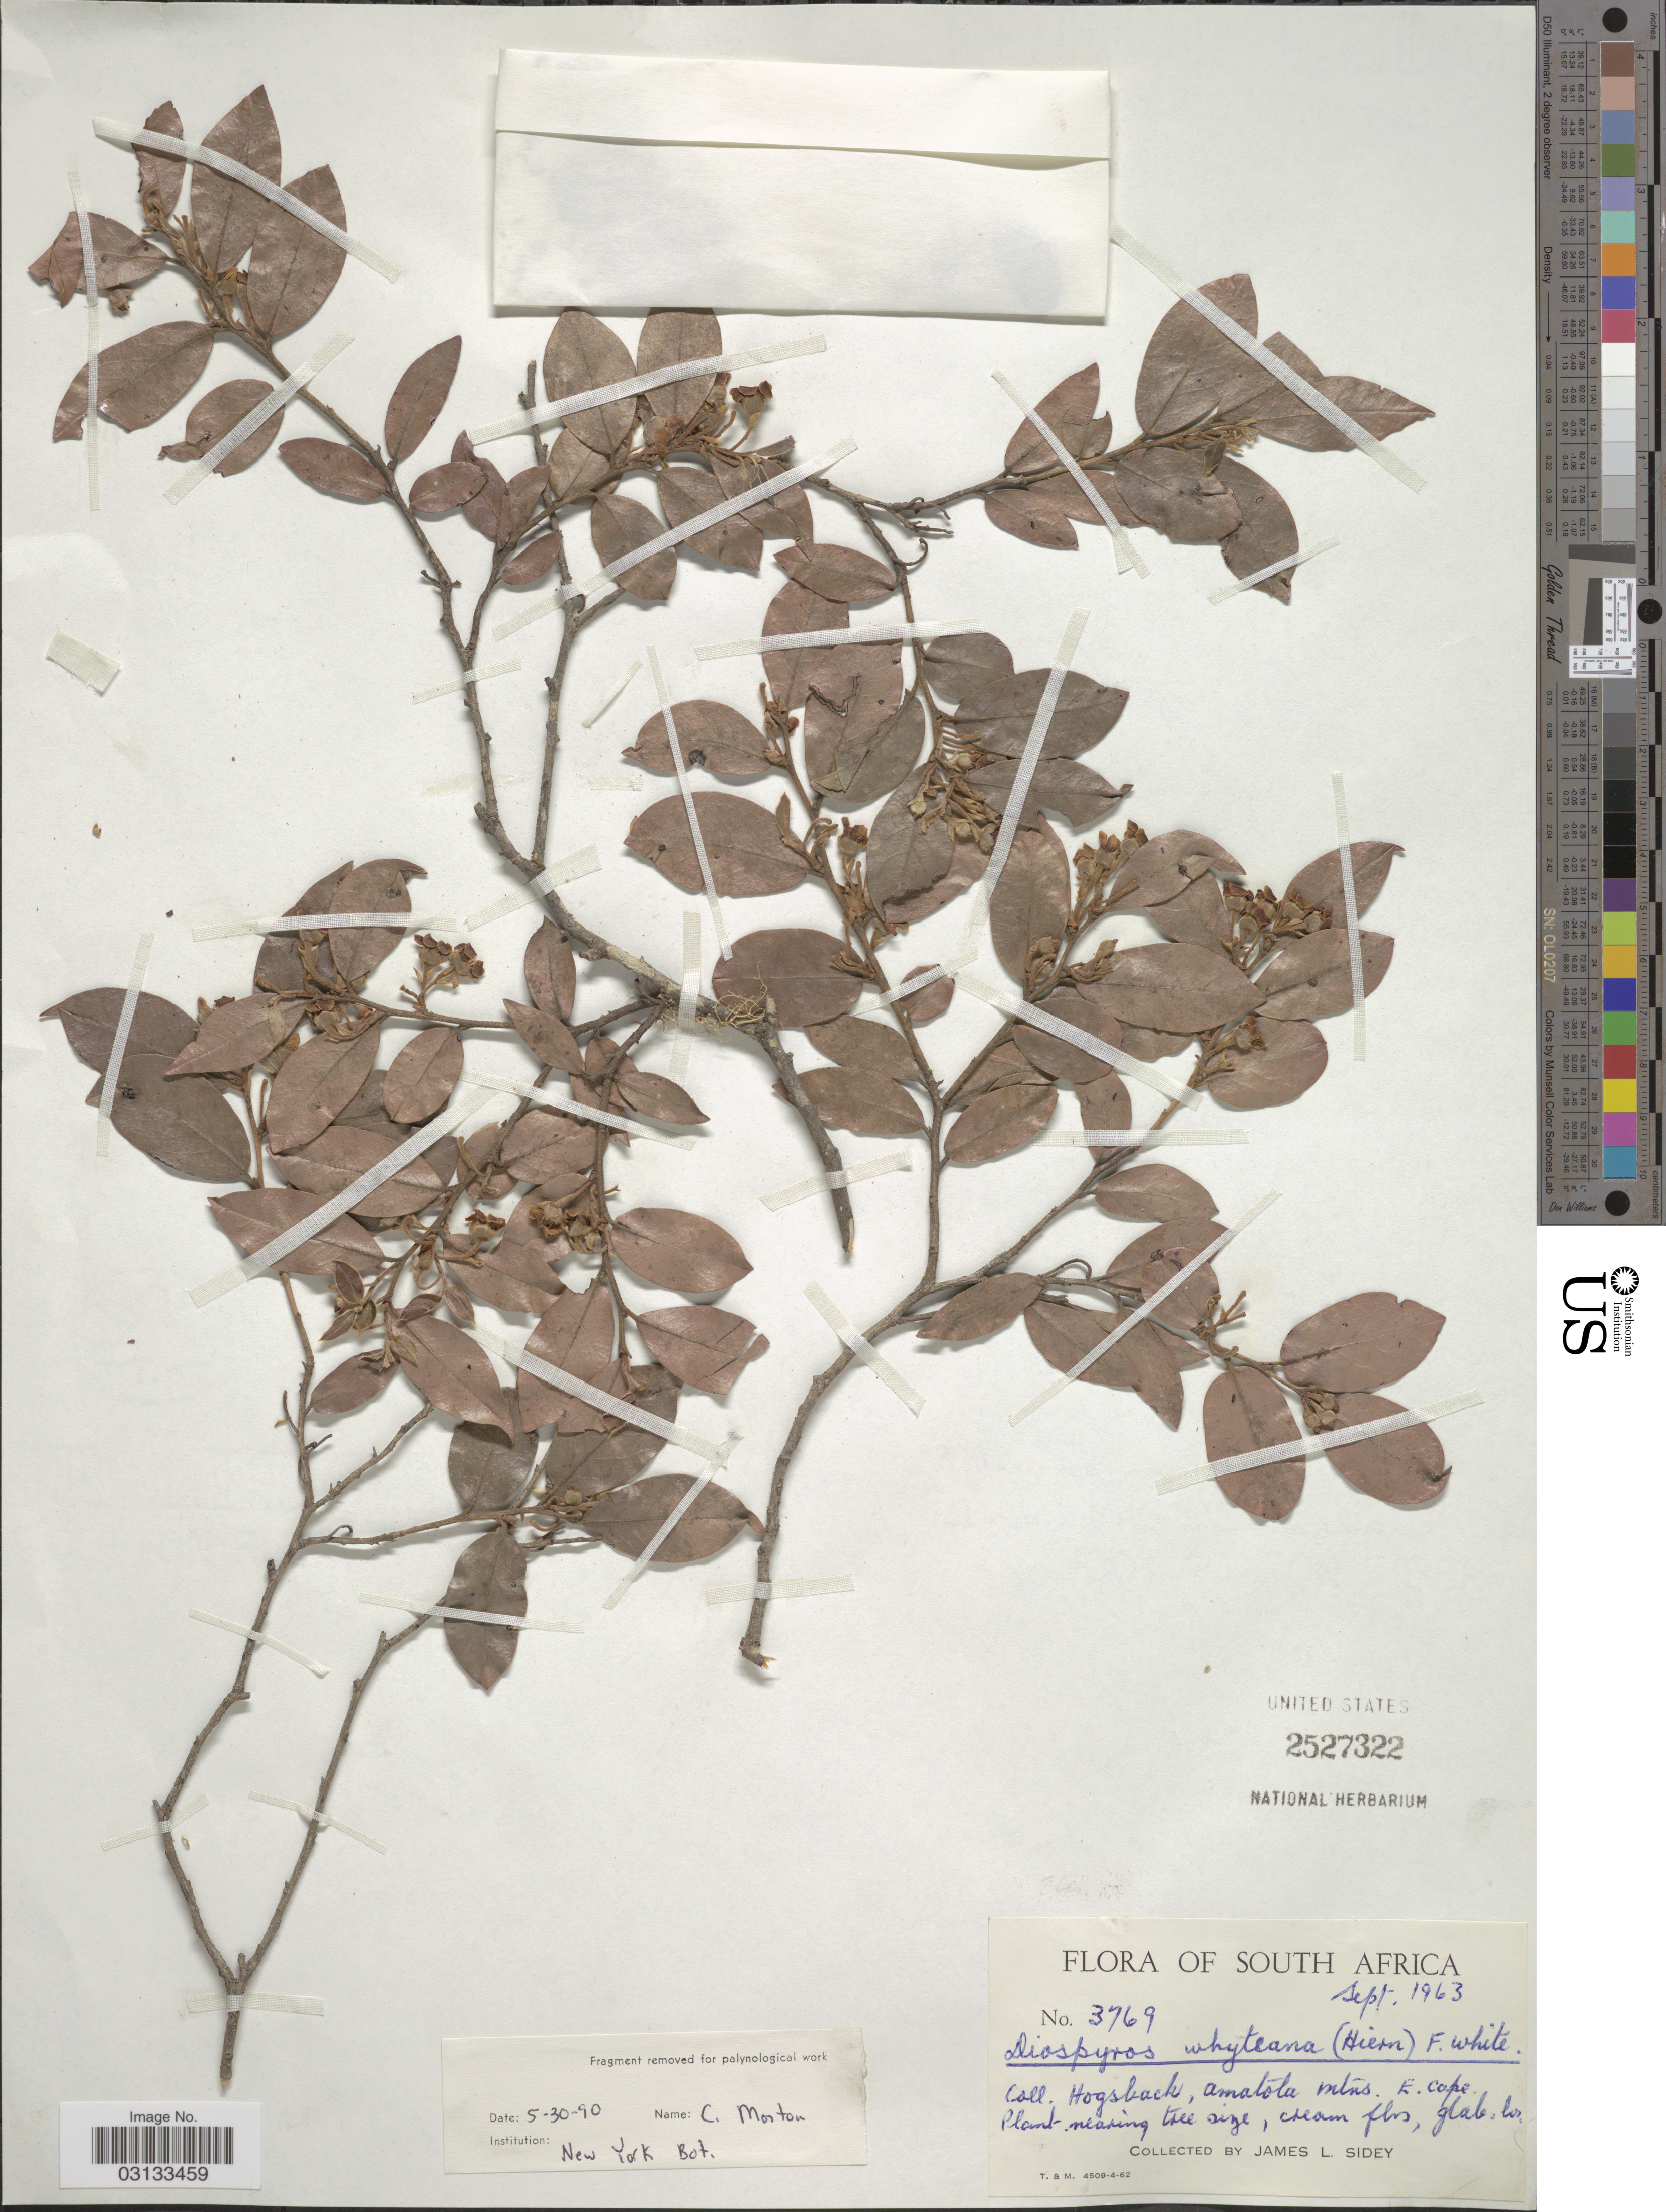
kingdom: Plantae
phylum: Tracheophyta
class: Magnoliopsida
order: Ericales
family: Ebenaceae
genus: Diospyros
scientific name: Diospyros whyteana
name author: (Hiern) F. White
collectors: J. L. Sidey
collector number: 3769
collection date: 1963-09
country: South Africa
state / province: Eastern Cape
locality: Hogsback, Amatota Mtns, E. Cape.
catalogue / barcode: US 2527322